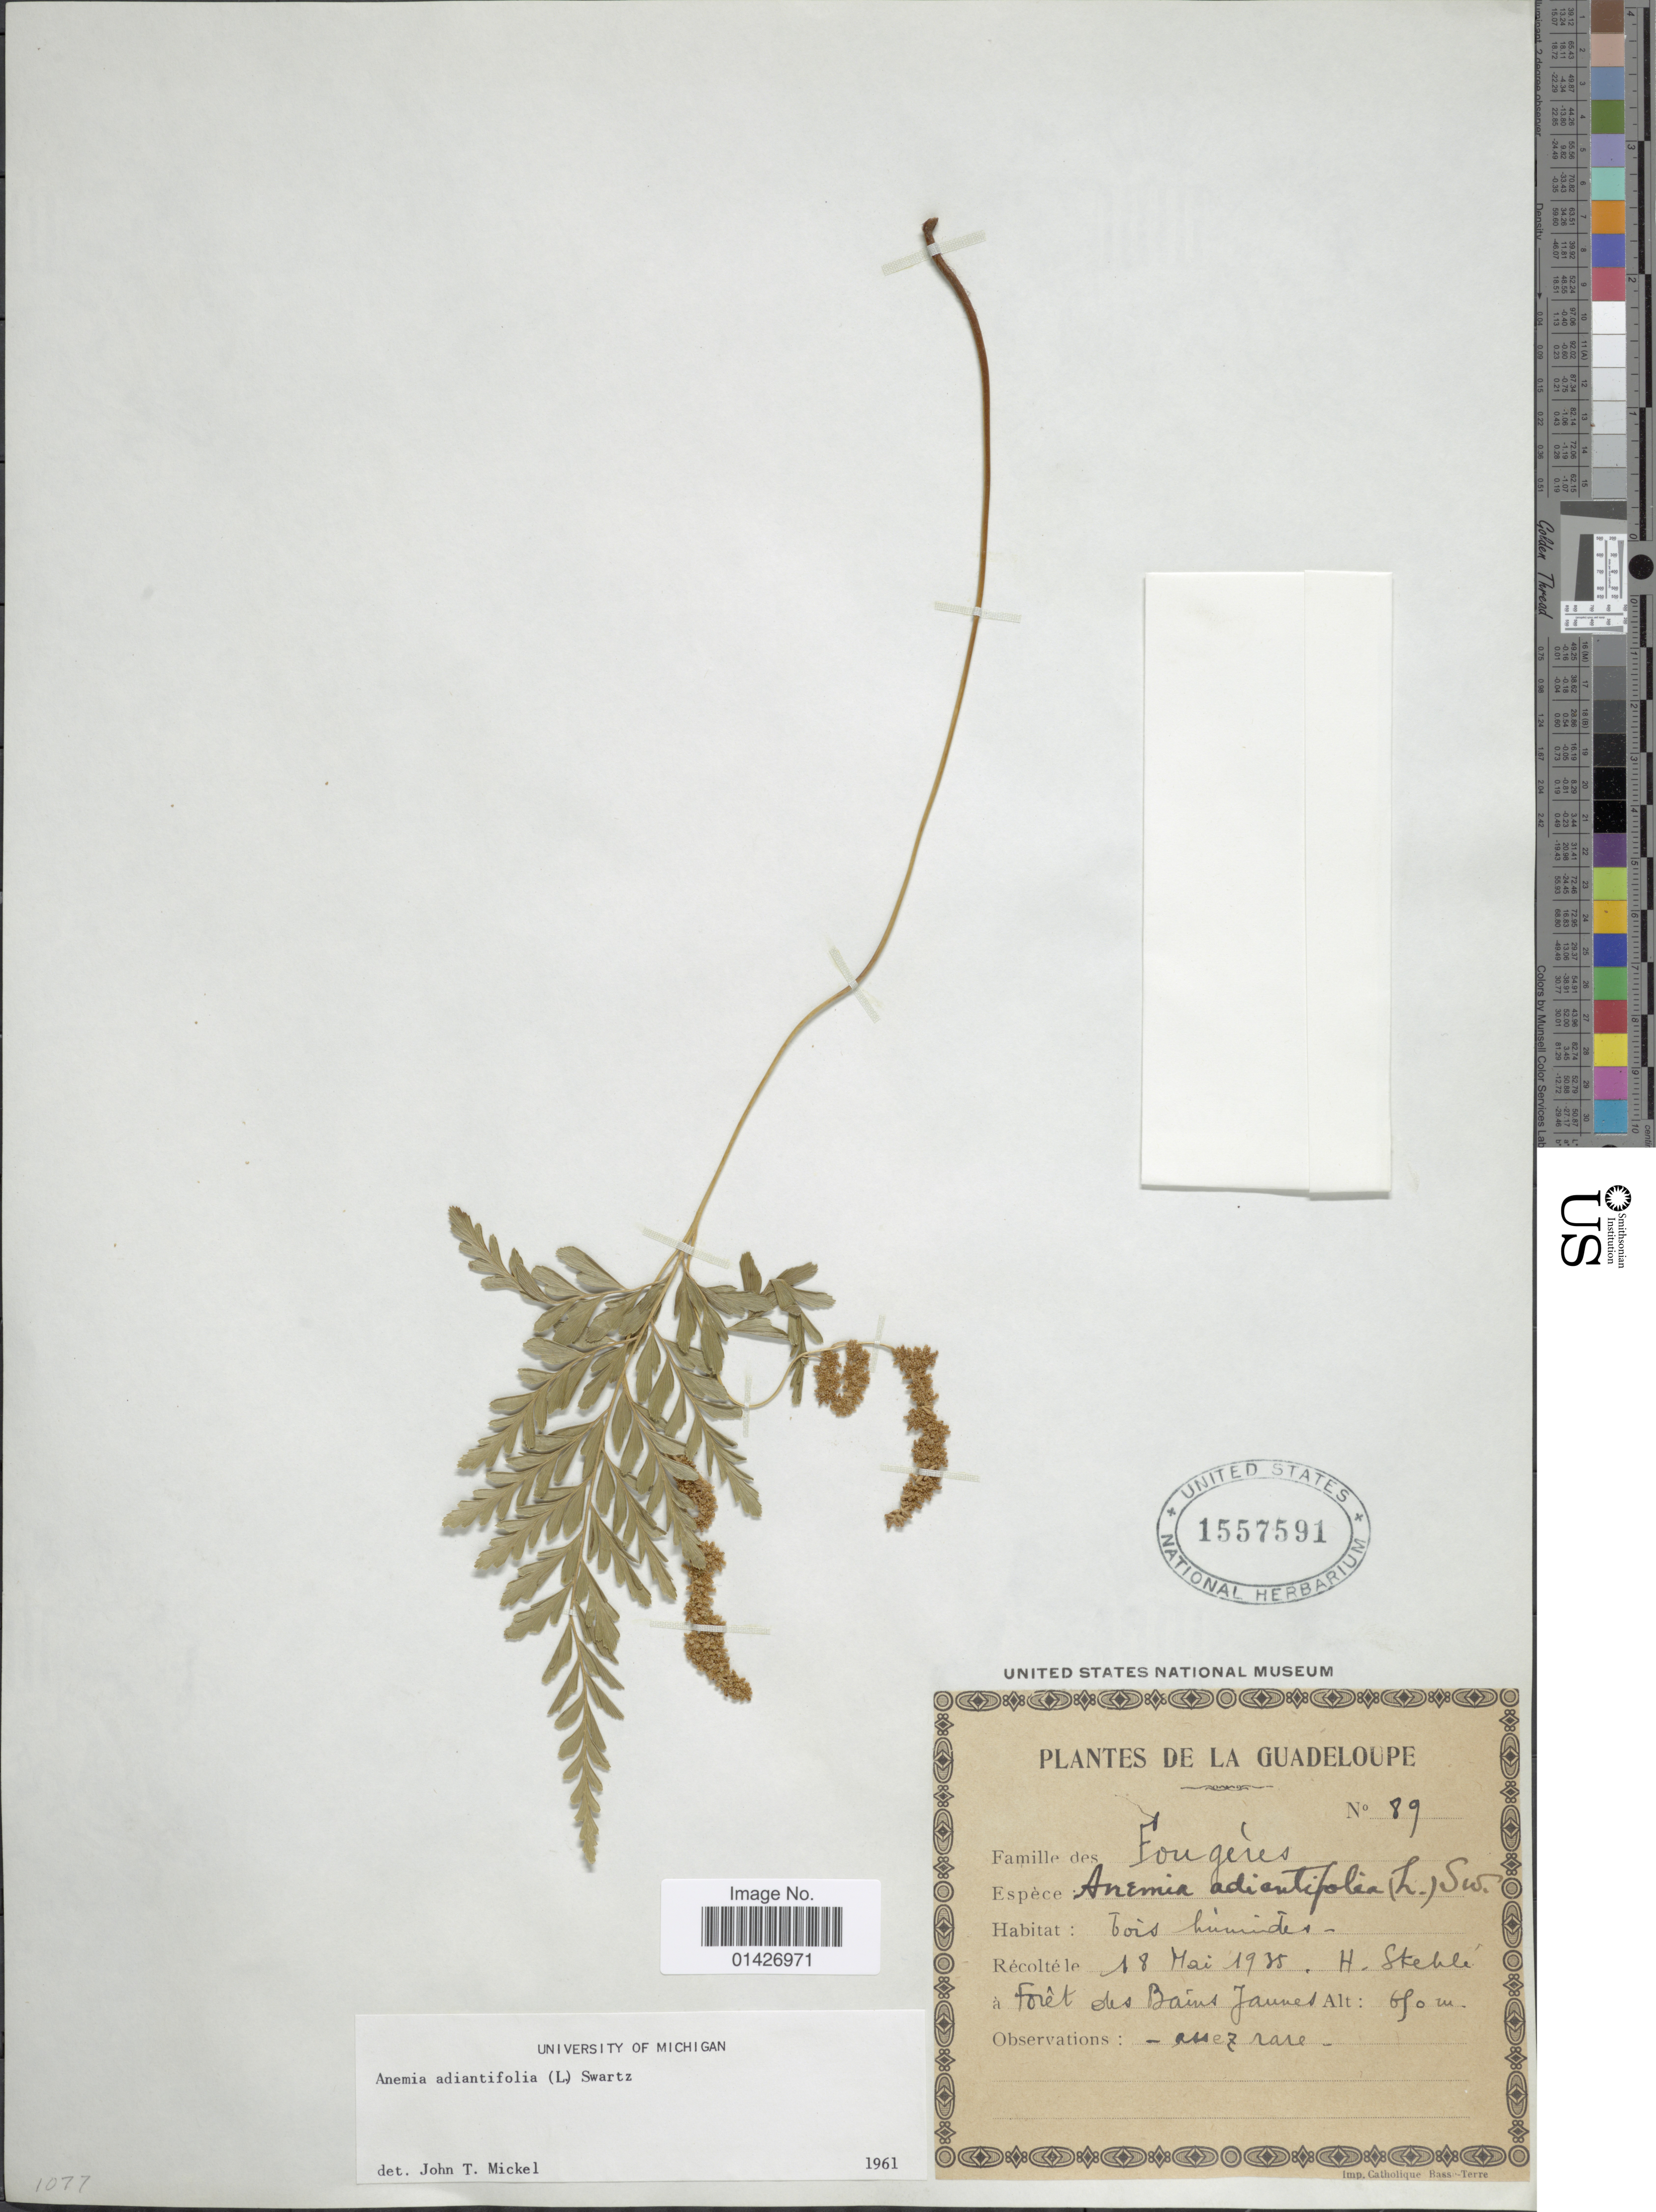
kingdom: Plantae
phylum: Tracheophyta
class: Polypodiopsida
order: Schizaeales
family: Anemiaceae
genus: Anemia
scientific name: Anemia adiantifolia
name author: (L.) Sw.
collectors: H. Stehlé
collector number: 89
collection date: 1935-05-18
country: Guadeloupe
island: Leeward Is.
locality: Bois humides, Forêt des Bains Jaunes.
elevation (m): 650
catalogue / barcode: US 1557591